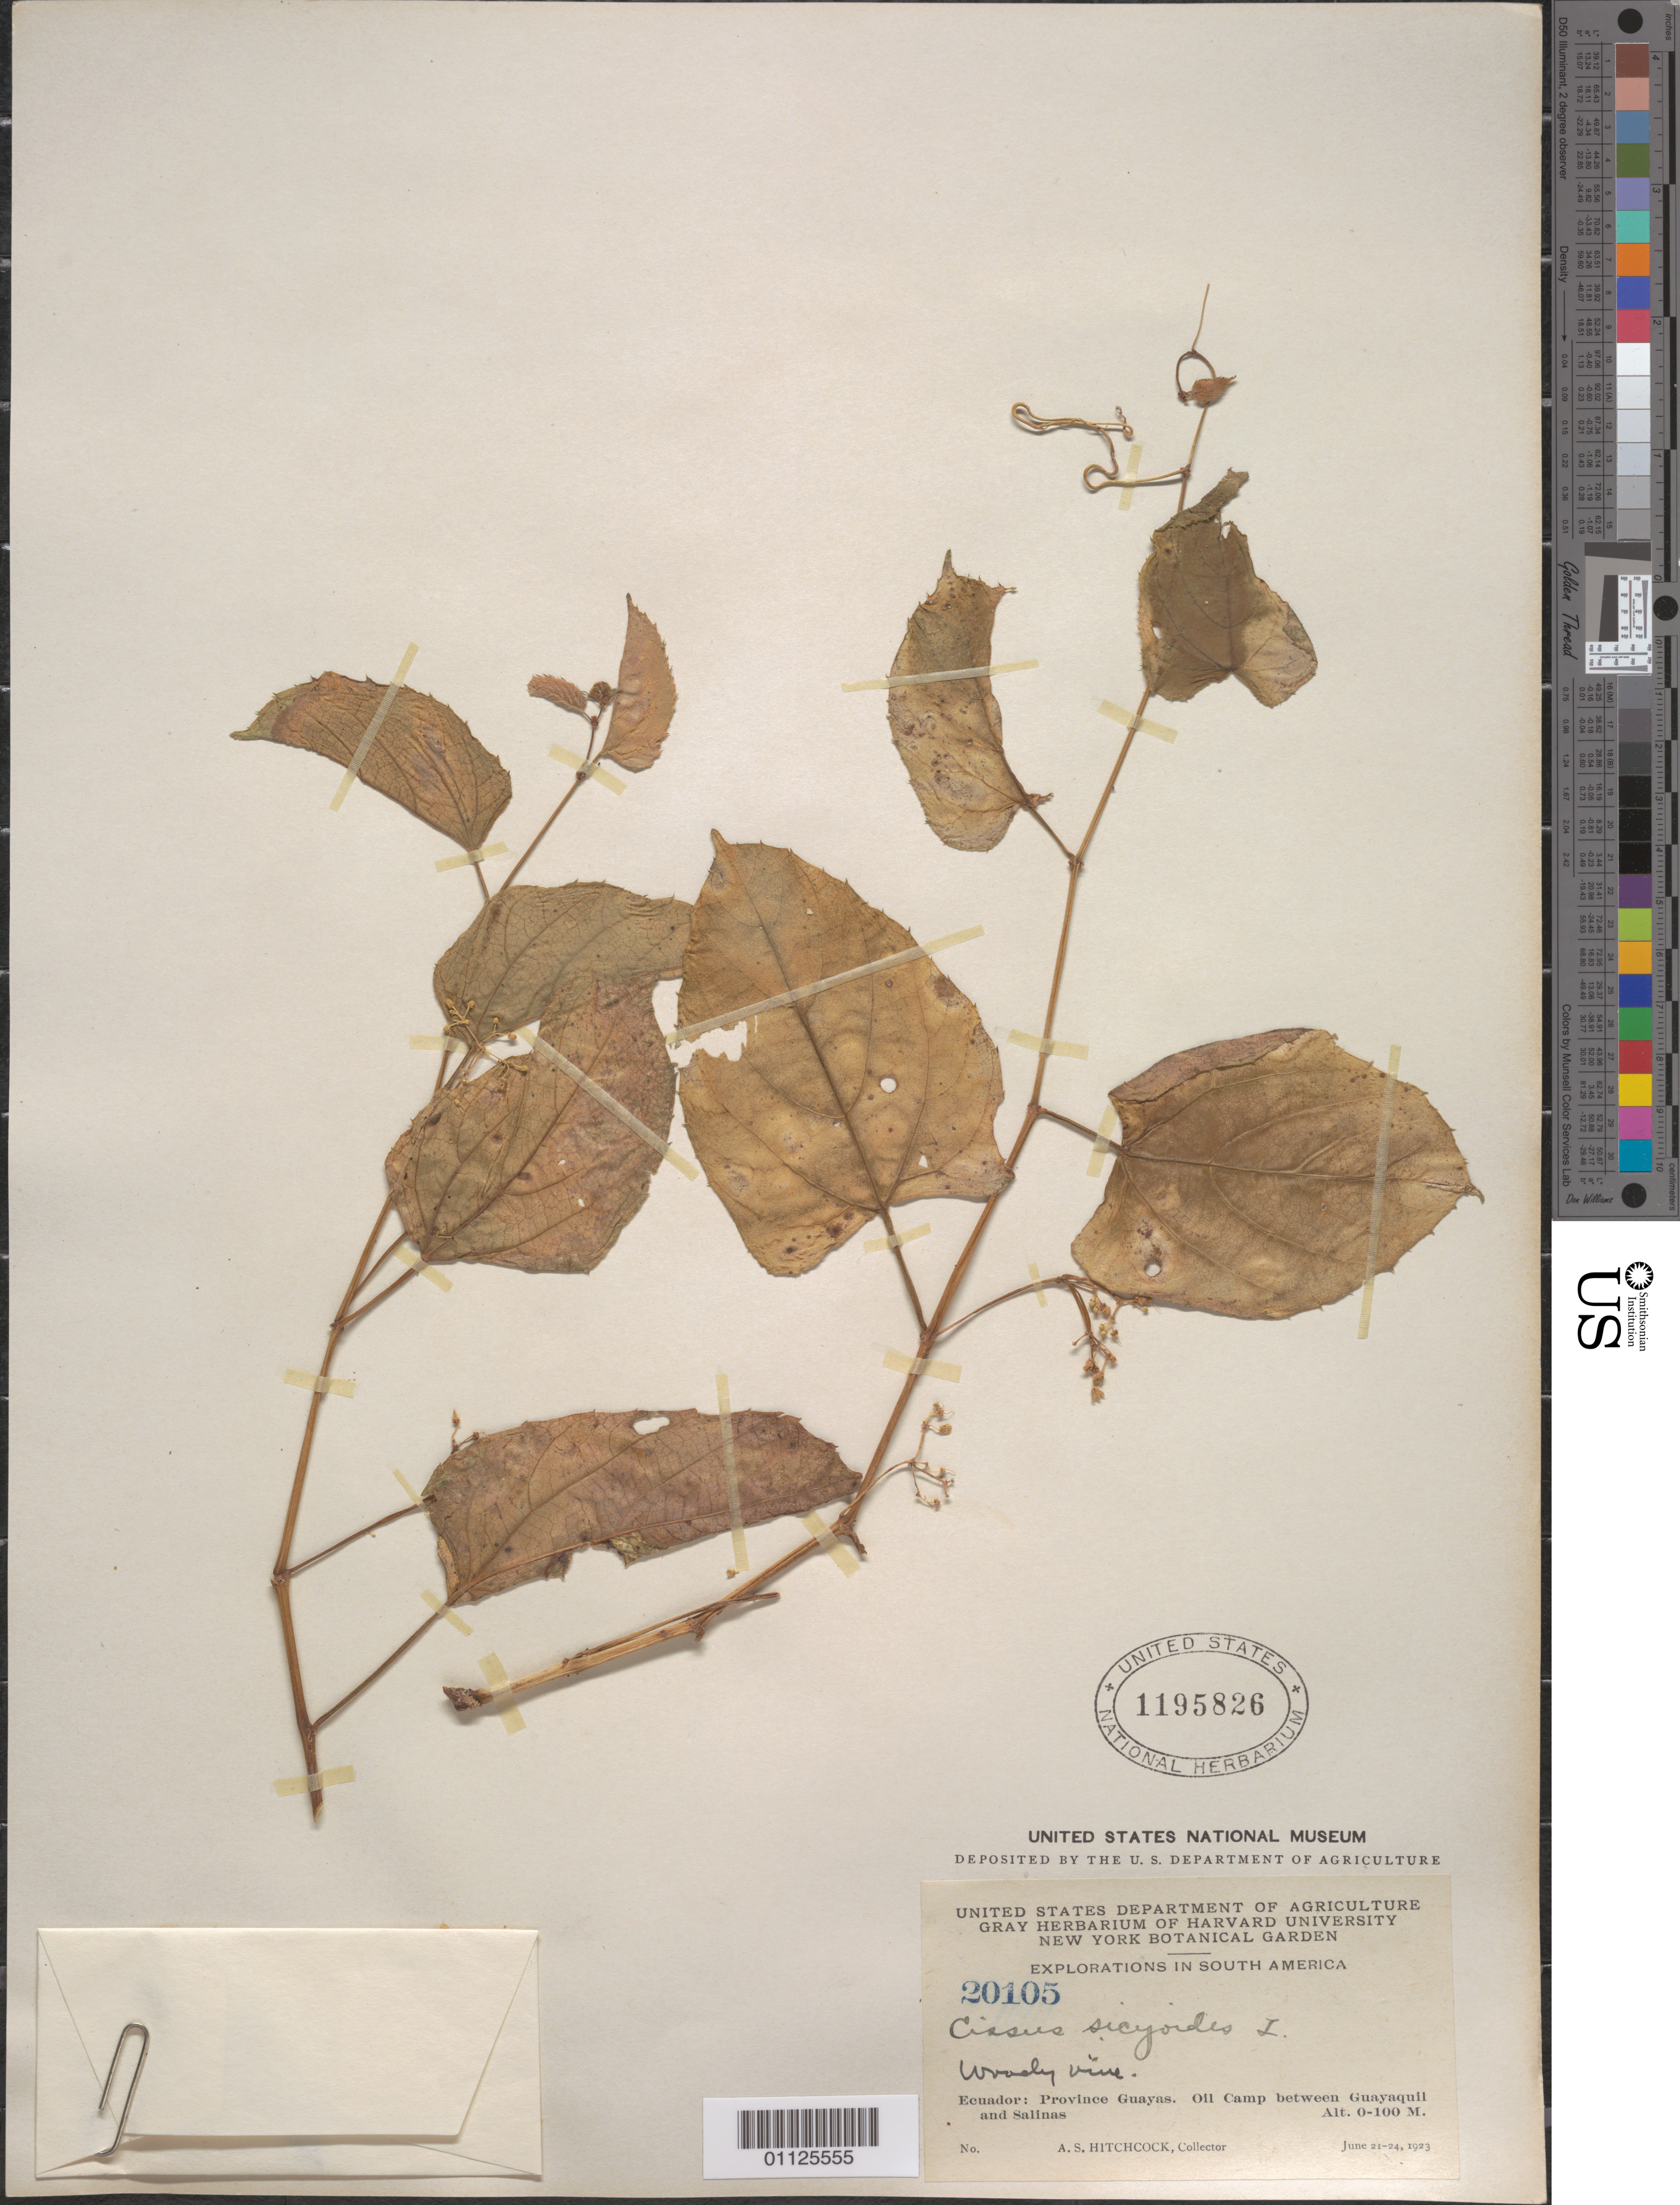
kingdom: Plantae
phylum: Tracheophyta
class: Magnoliopsida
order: Vitales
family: Vitaceae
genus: Cissus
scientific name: Cissus verticillata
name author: (L.) Nicolson & C.E. Jarvis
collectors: A. S. Hitchcock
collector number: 20105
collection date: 1923-06-21/1923-06-24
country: Ecuador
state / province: Guayas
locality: Oil Camp between Guayaquil and Salinas.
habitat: Woody vine.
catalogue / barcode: US 1195826